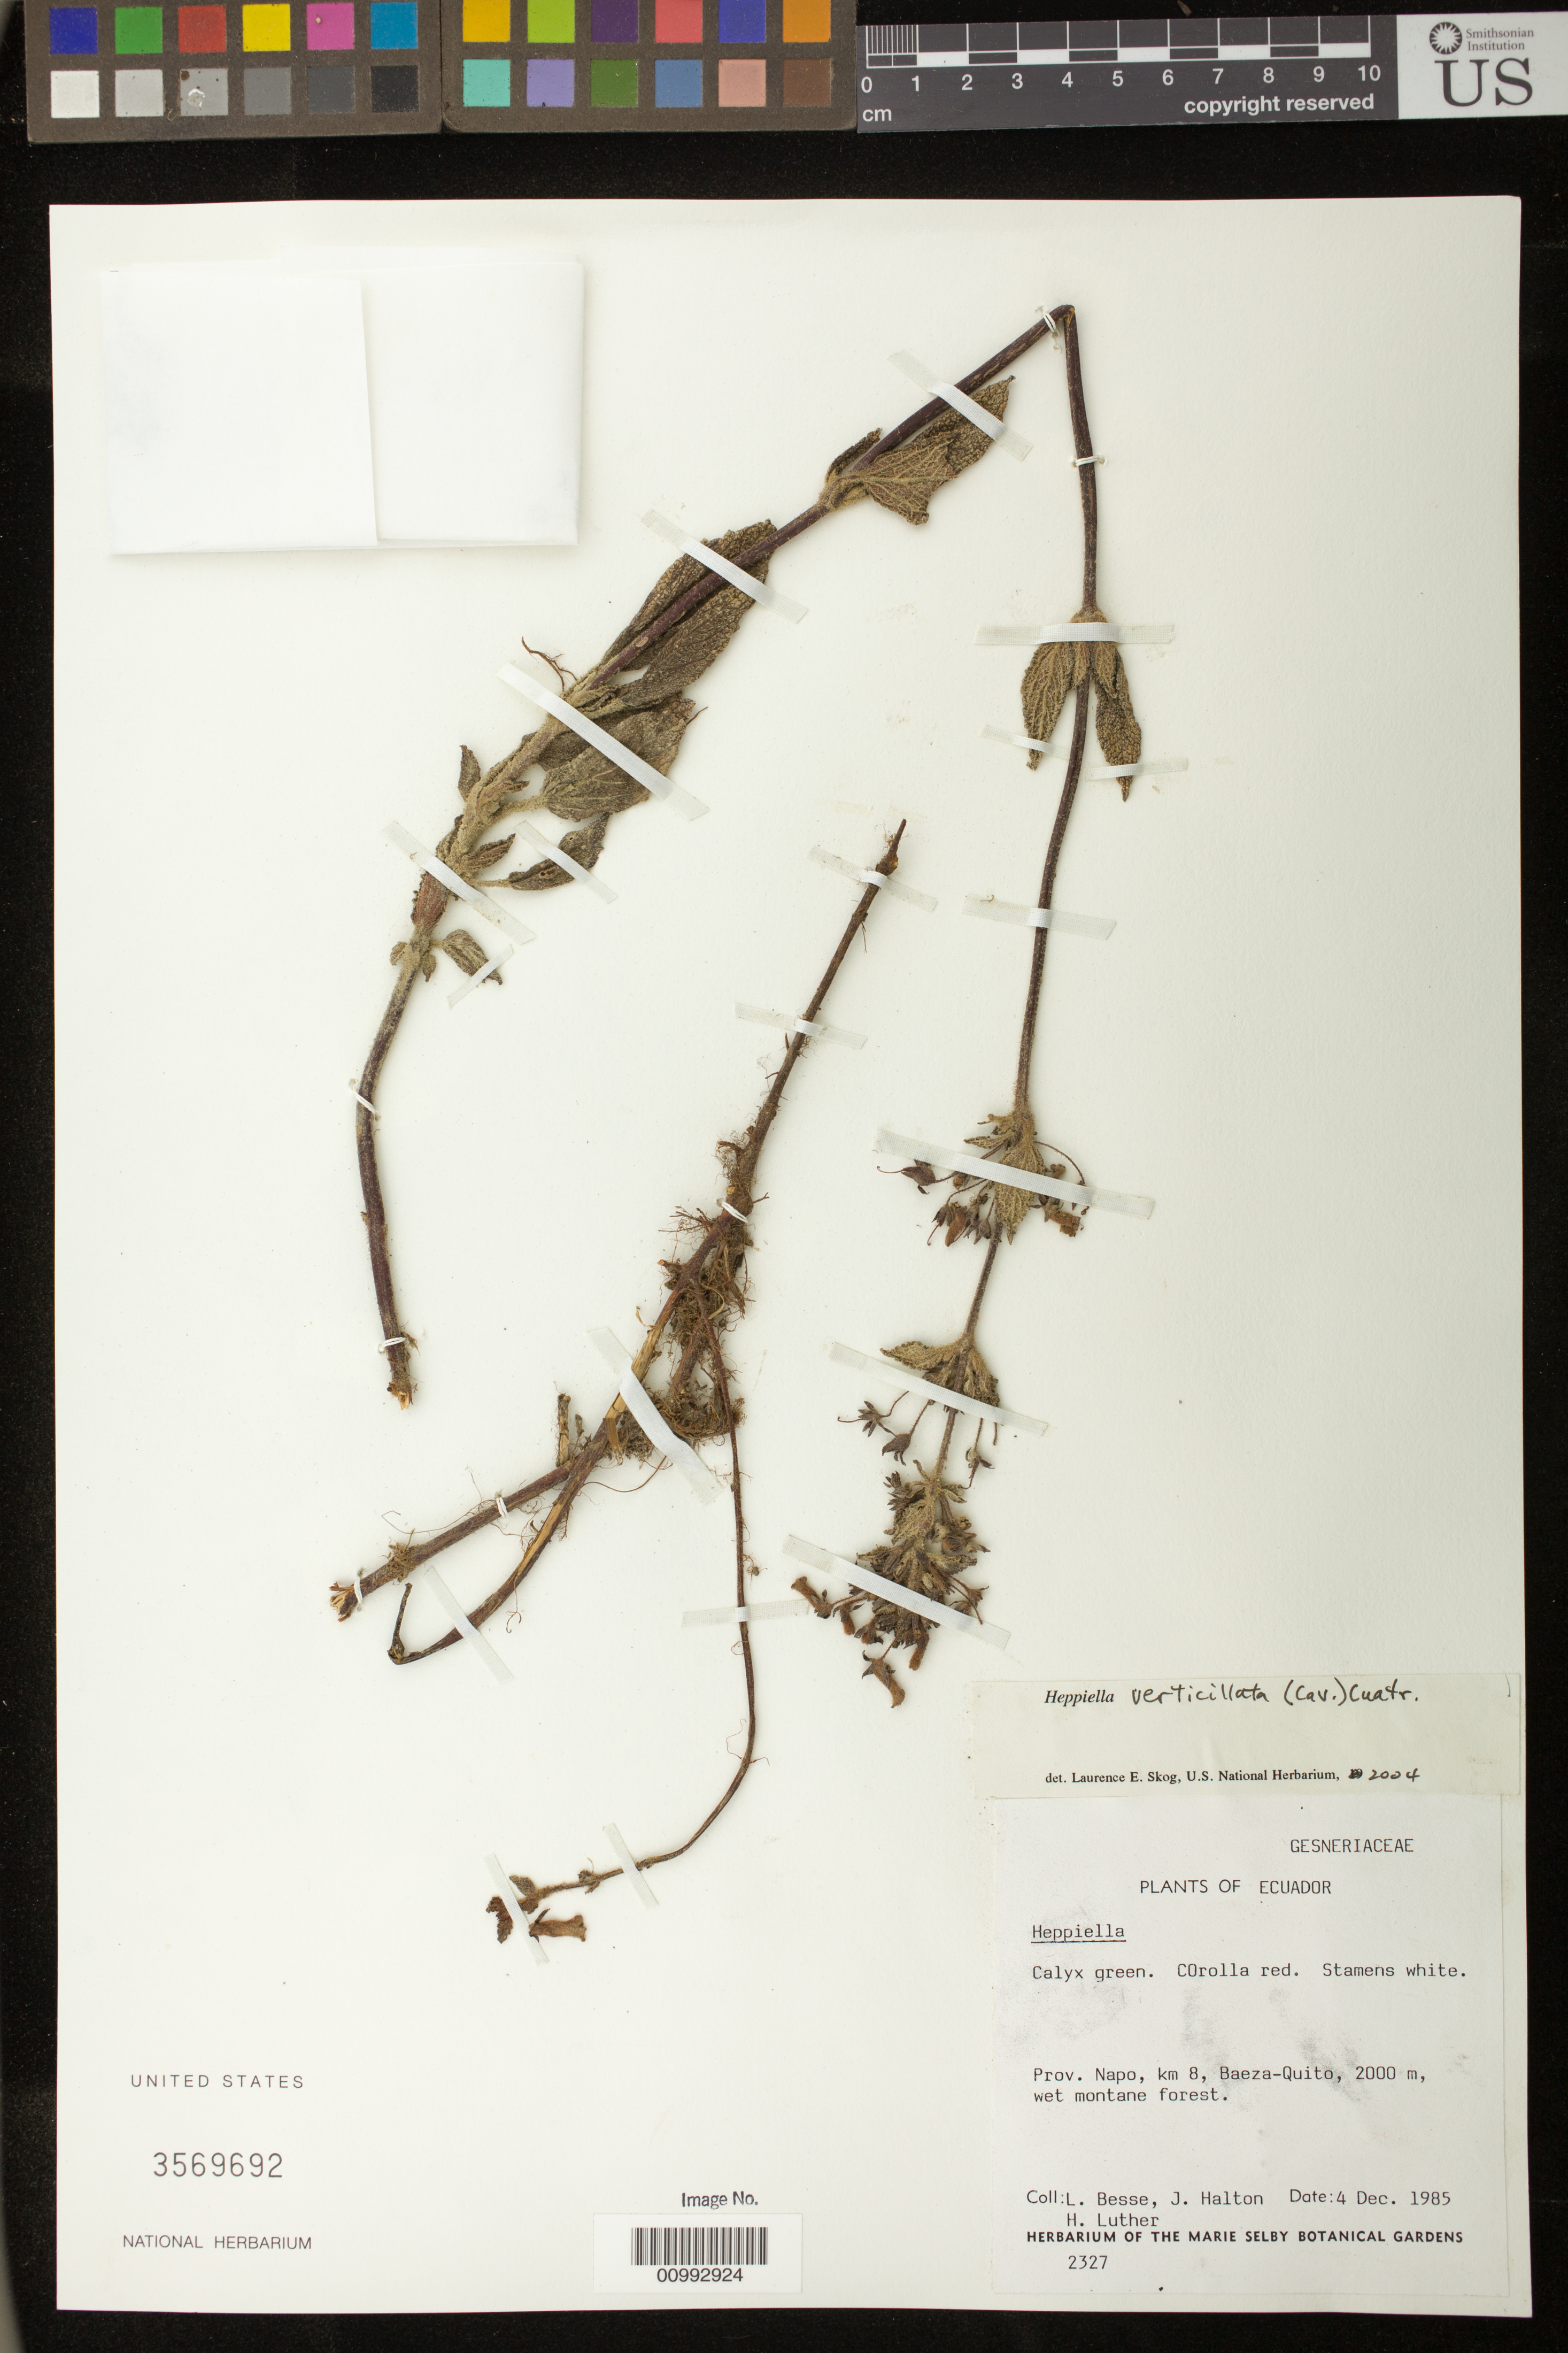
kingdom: Plantae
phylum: Tracheophyta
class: Magnoliopsida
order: Lamiales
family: Gesneriaceae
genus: Heppiella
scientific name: Heppiella verticillata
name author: (Cav.) Cuatrec.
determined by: Skog, Laurence E.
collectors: L. Besse, J. Halton & Harry E. Luther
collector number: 2327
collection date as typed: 04 Dec 1985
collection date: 1985-12-04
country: Ecuador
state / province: Napo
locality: Km 8 Baeza - Quito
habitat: Wet montane forest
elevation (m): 2000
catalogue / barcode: US 3569692